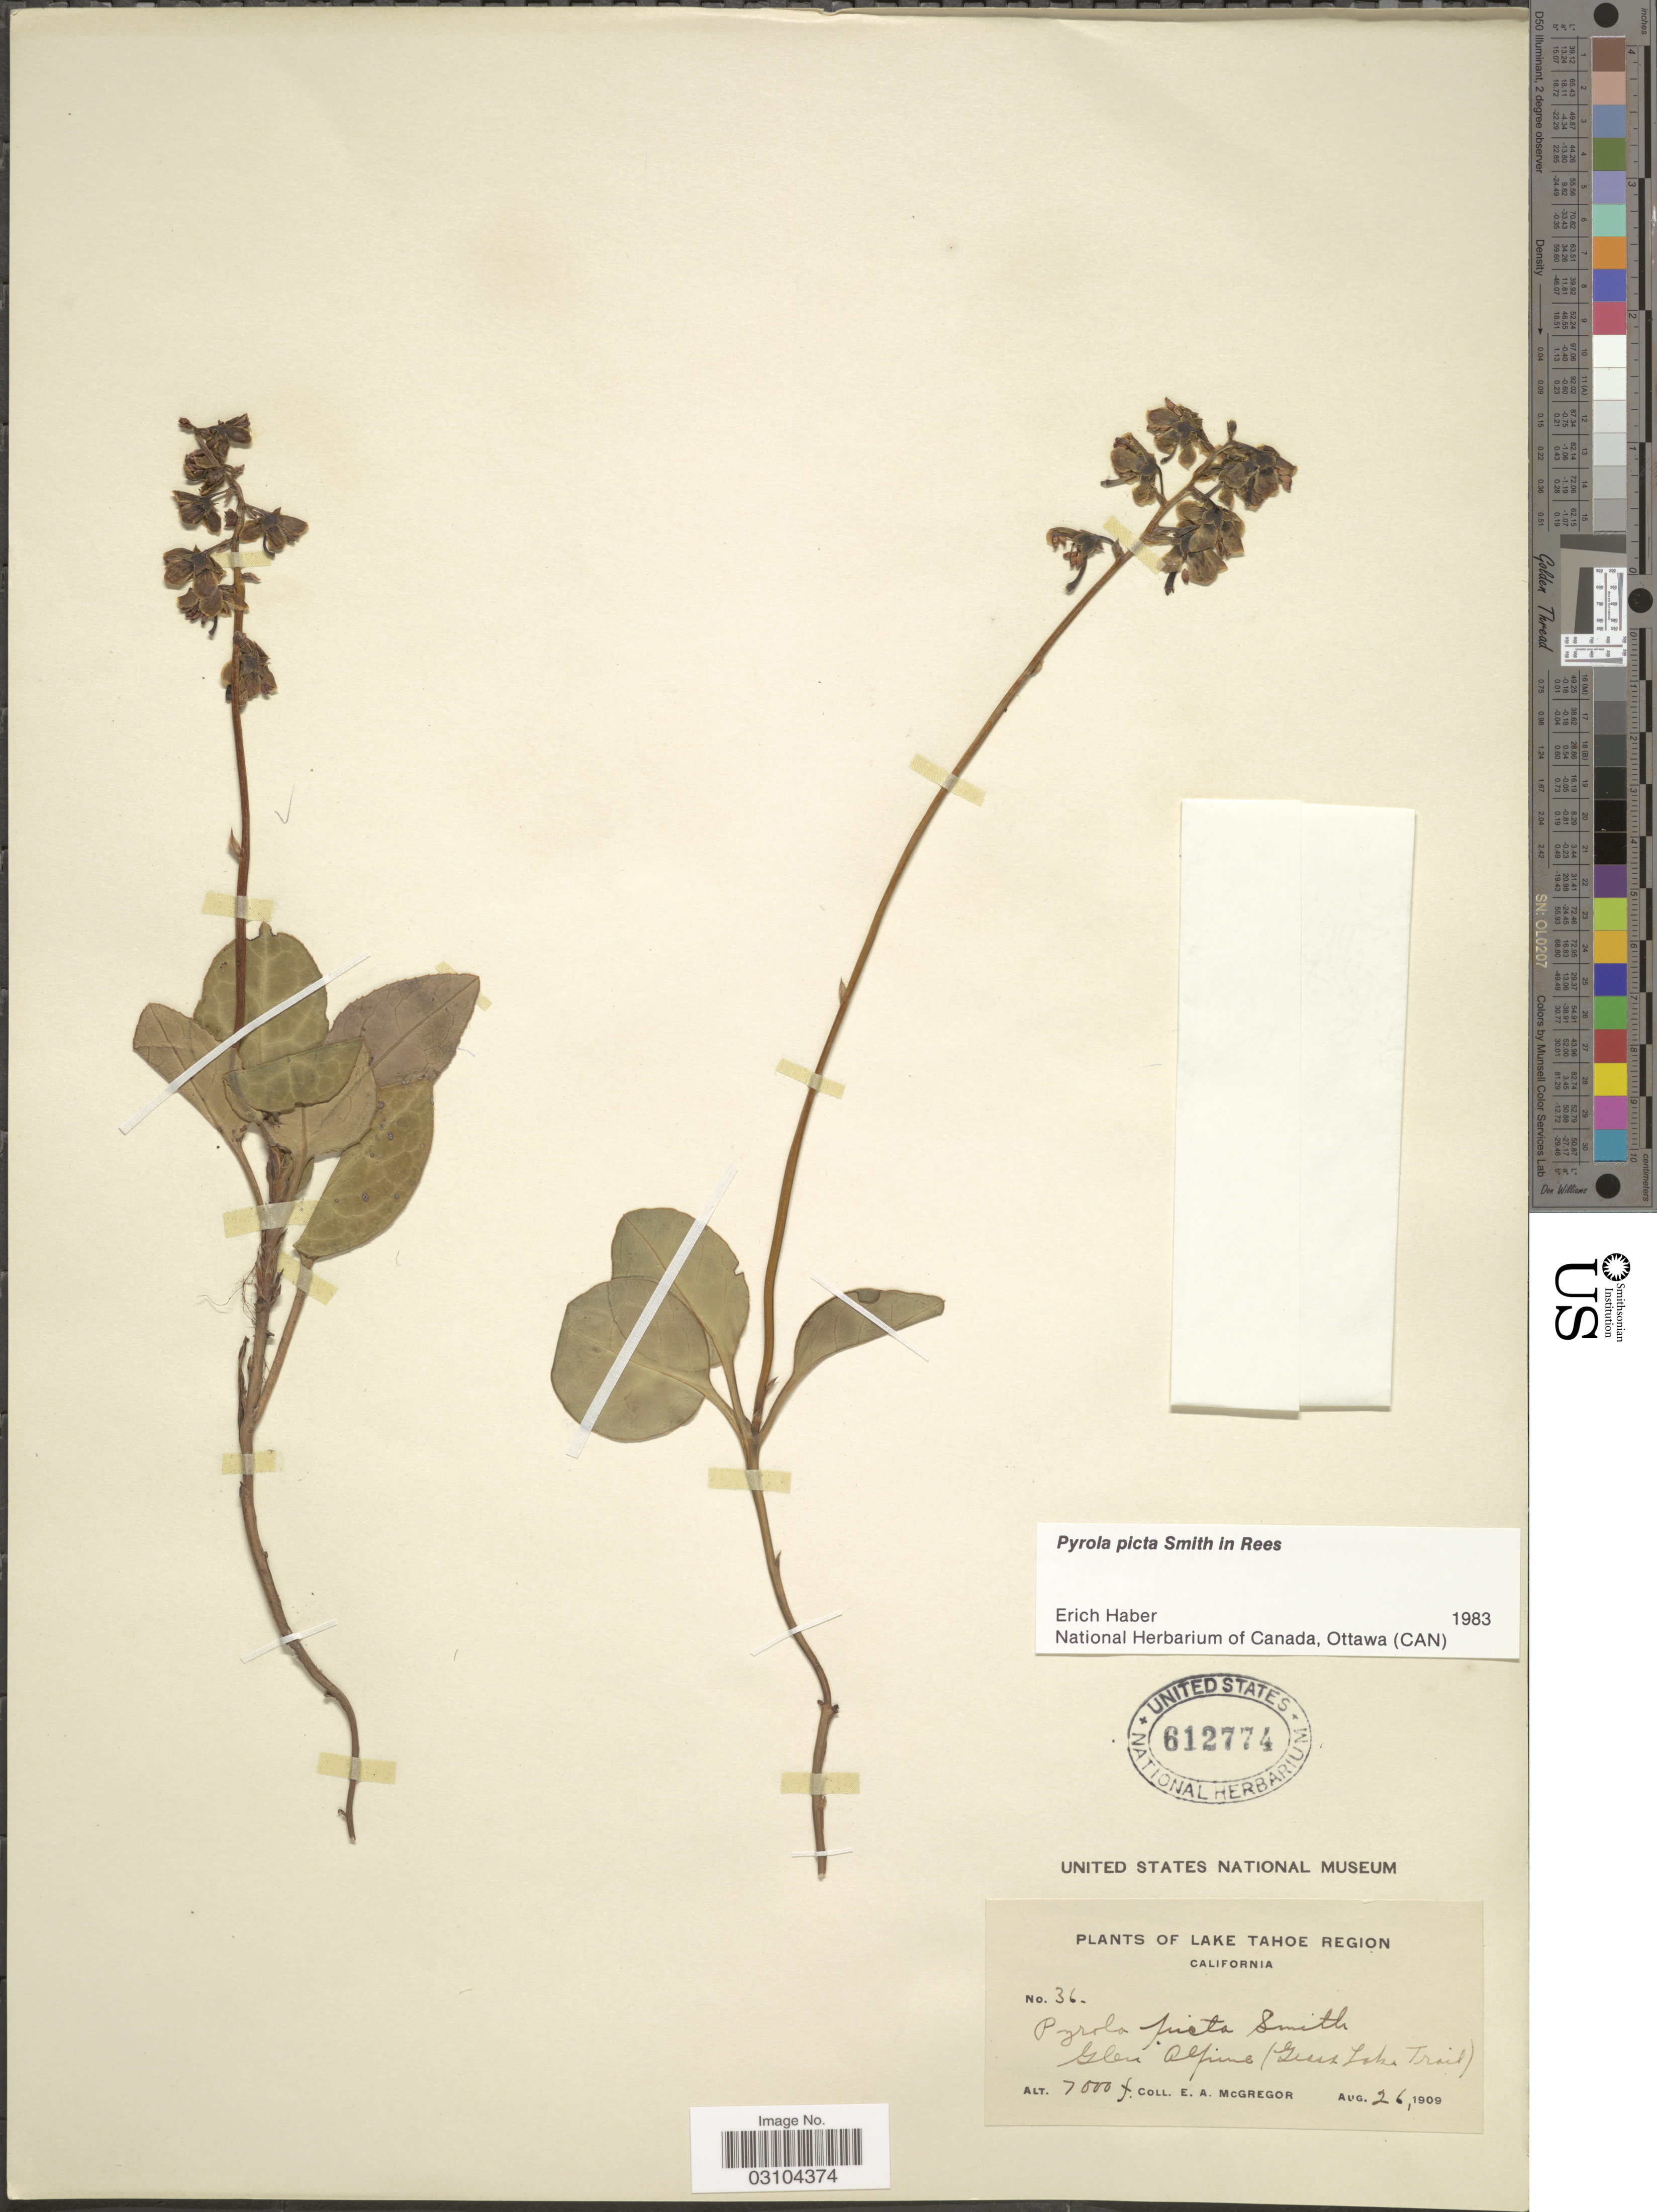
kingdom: Plantae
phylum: Tracheophyta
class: Magnoliopsida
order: Ericales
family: Ericaceae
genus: Pyrola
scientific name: Pyrola picta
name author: Sm. in Rees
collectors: E. A. McGregor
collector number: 36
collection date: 1909-08-26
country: United States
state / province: California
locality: Lake Tahoe Region, Glen Alpine (Grass Lake Trail).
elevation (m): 2134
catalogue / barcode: US 612774